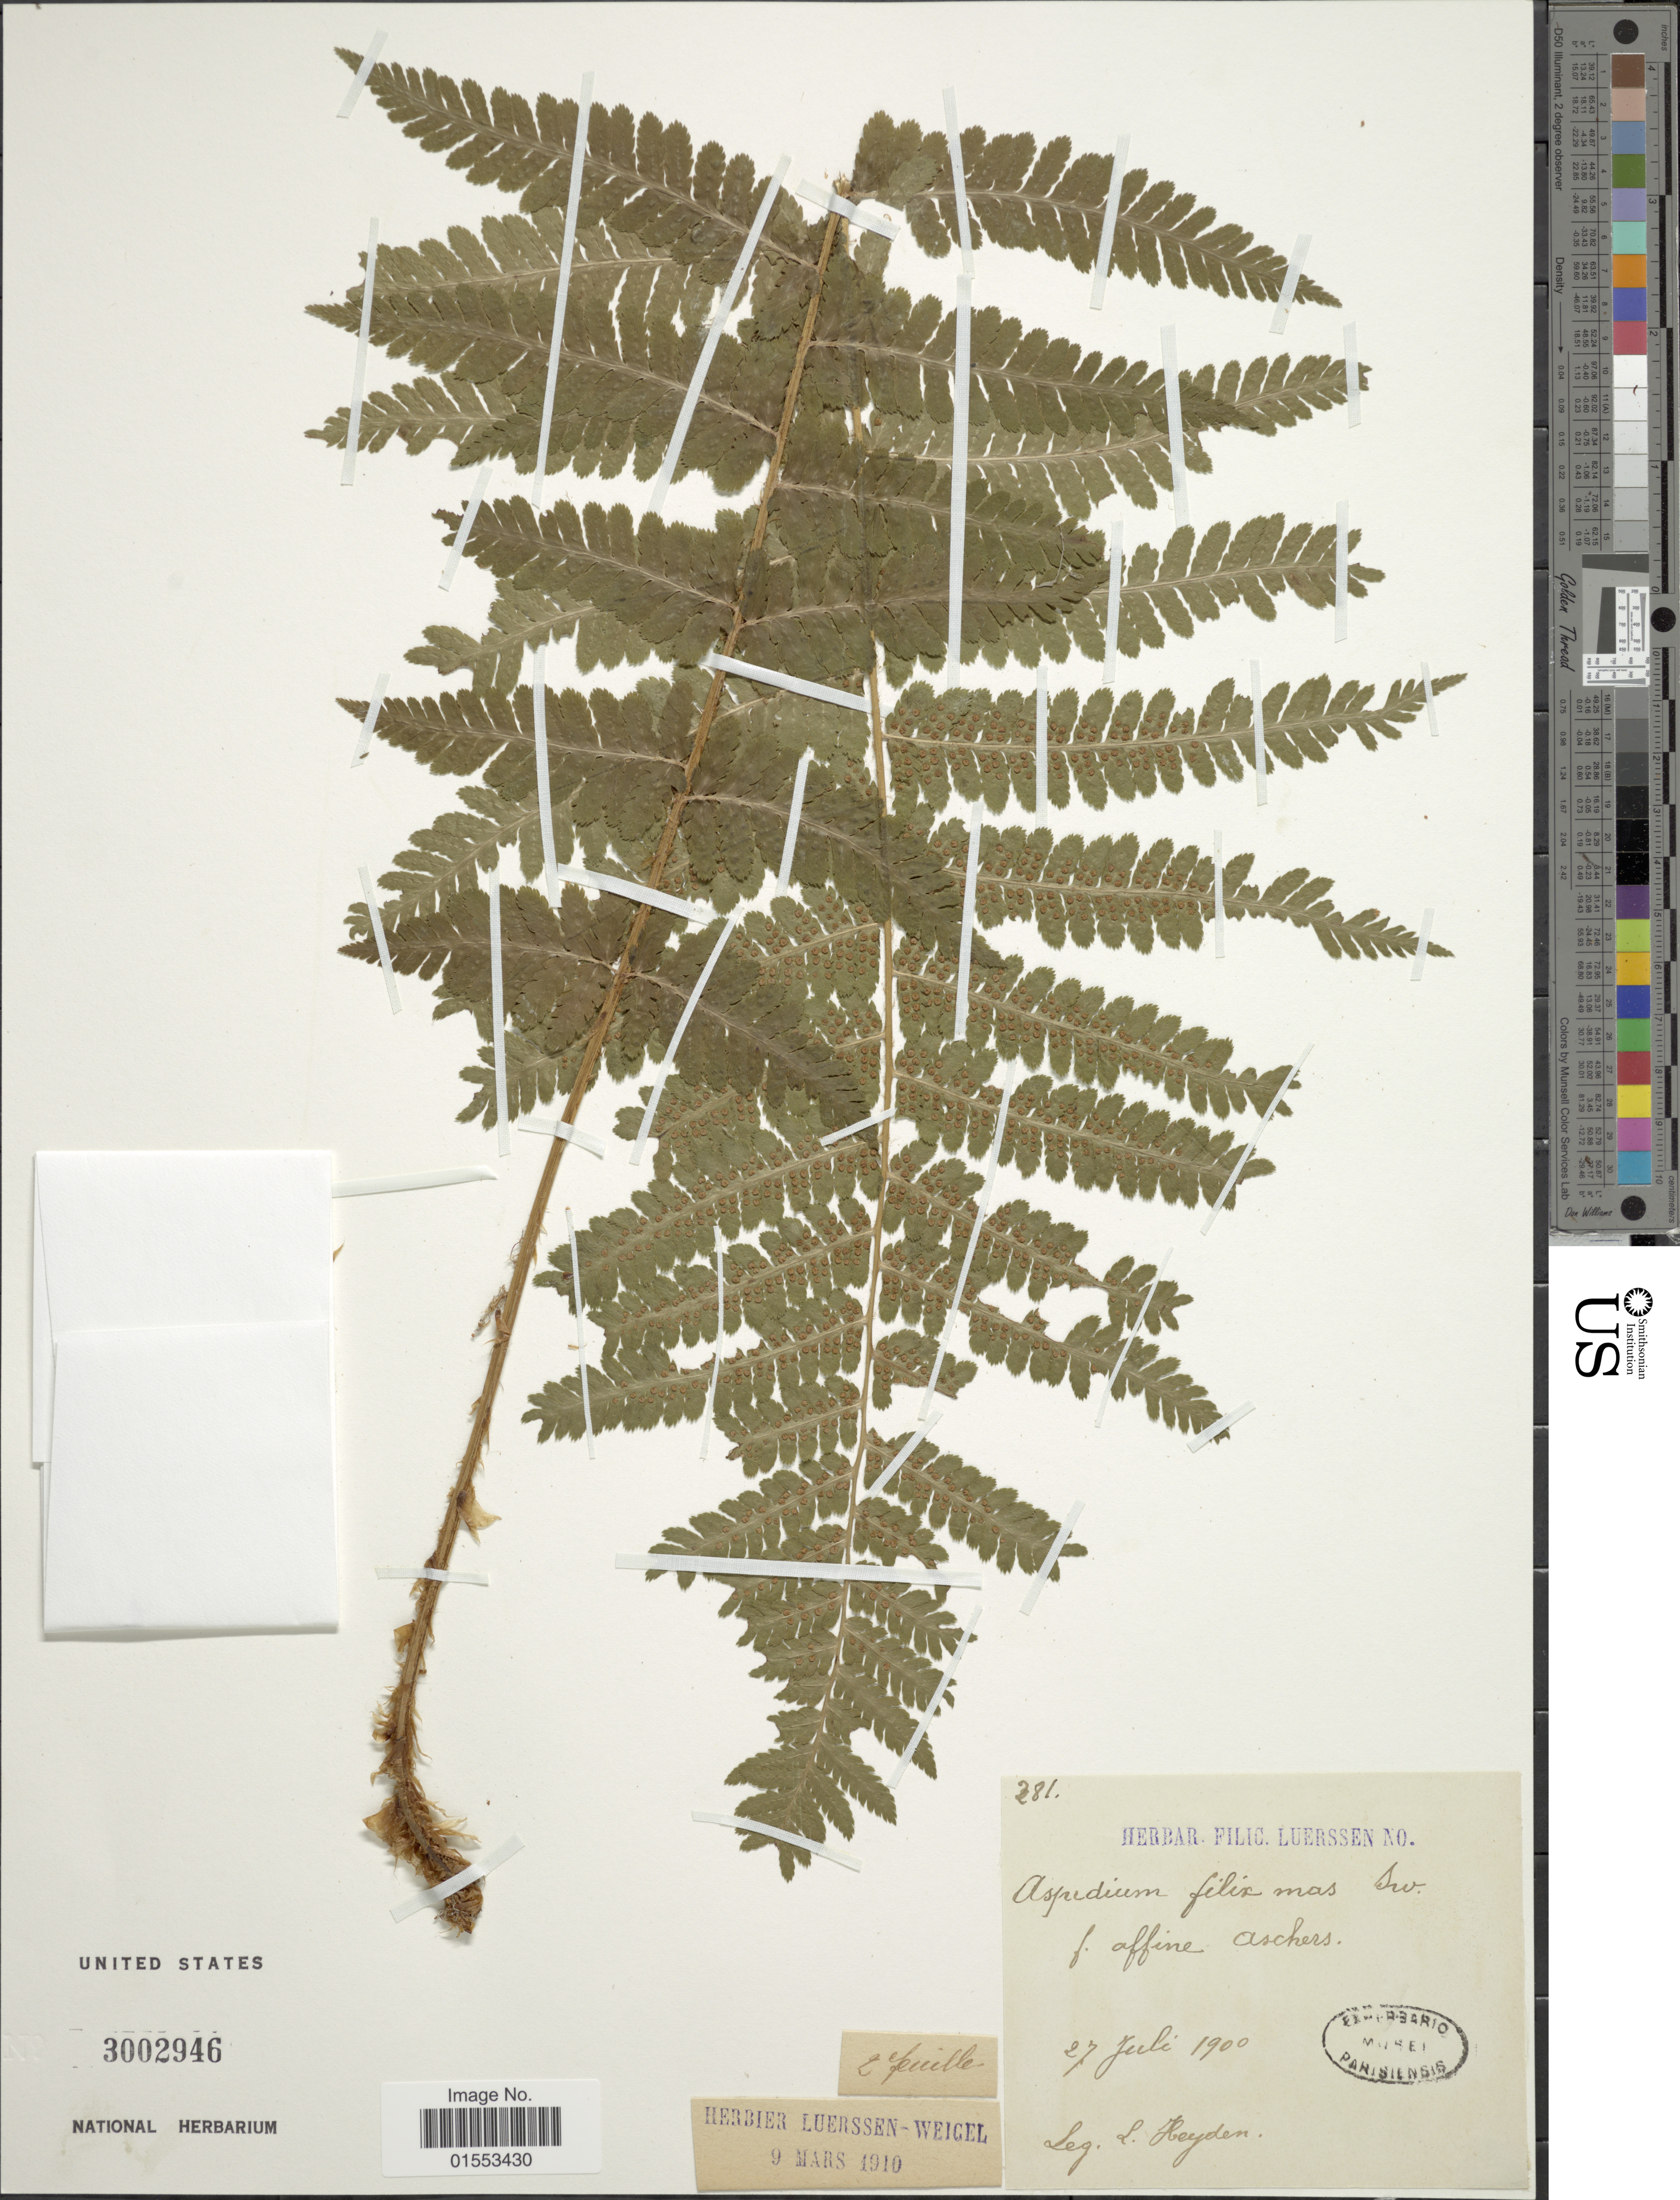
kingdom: Plantae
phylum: Tracheophyta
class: Polypodiopsida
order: Polypodiales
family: Dryopteridaceae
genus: Dryopteris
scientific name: Dryopteris filix-mas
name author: (L.) Schott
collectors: L. Heyden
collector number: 281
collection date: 1900-07-27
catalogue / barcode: US 3002946